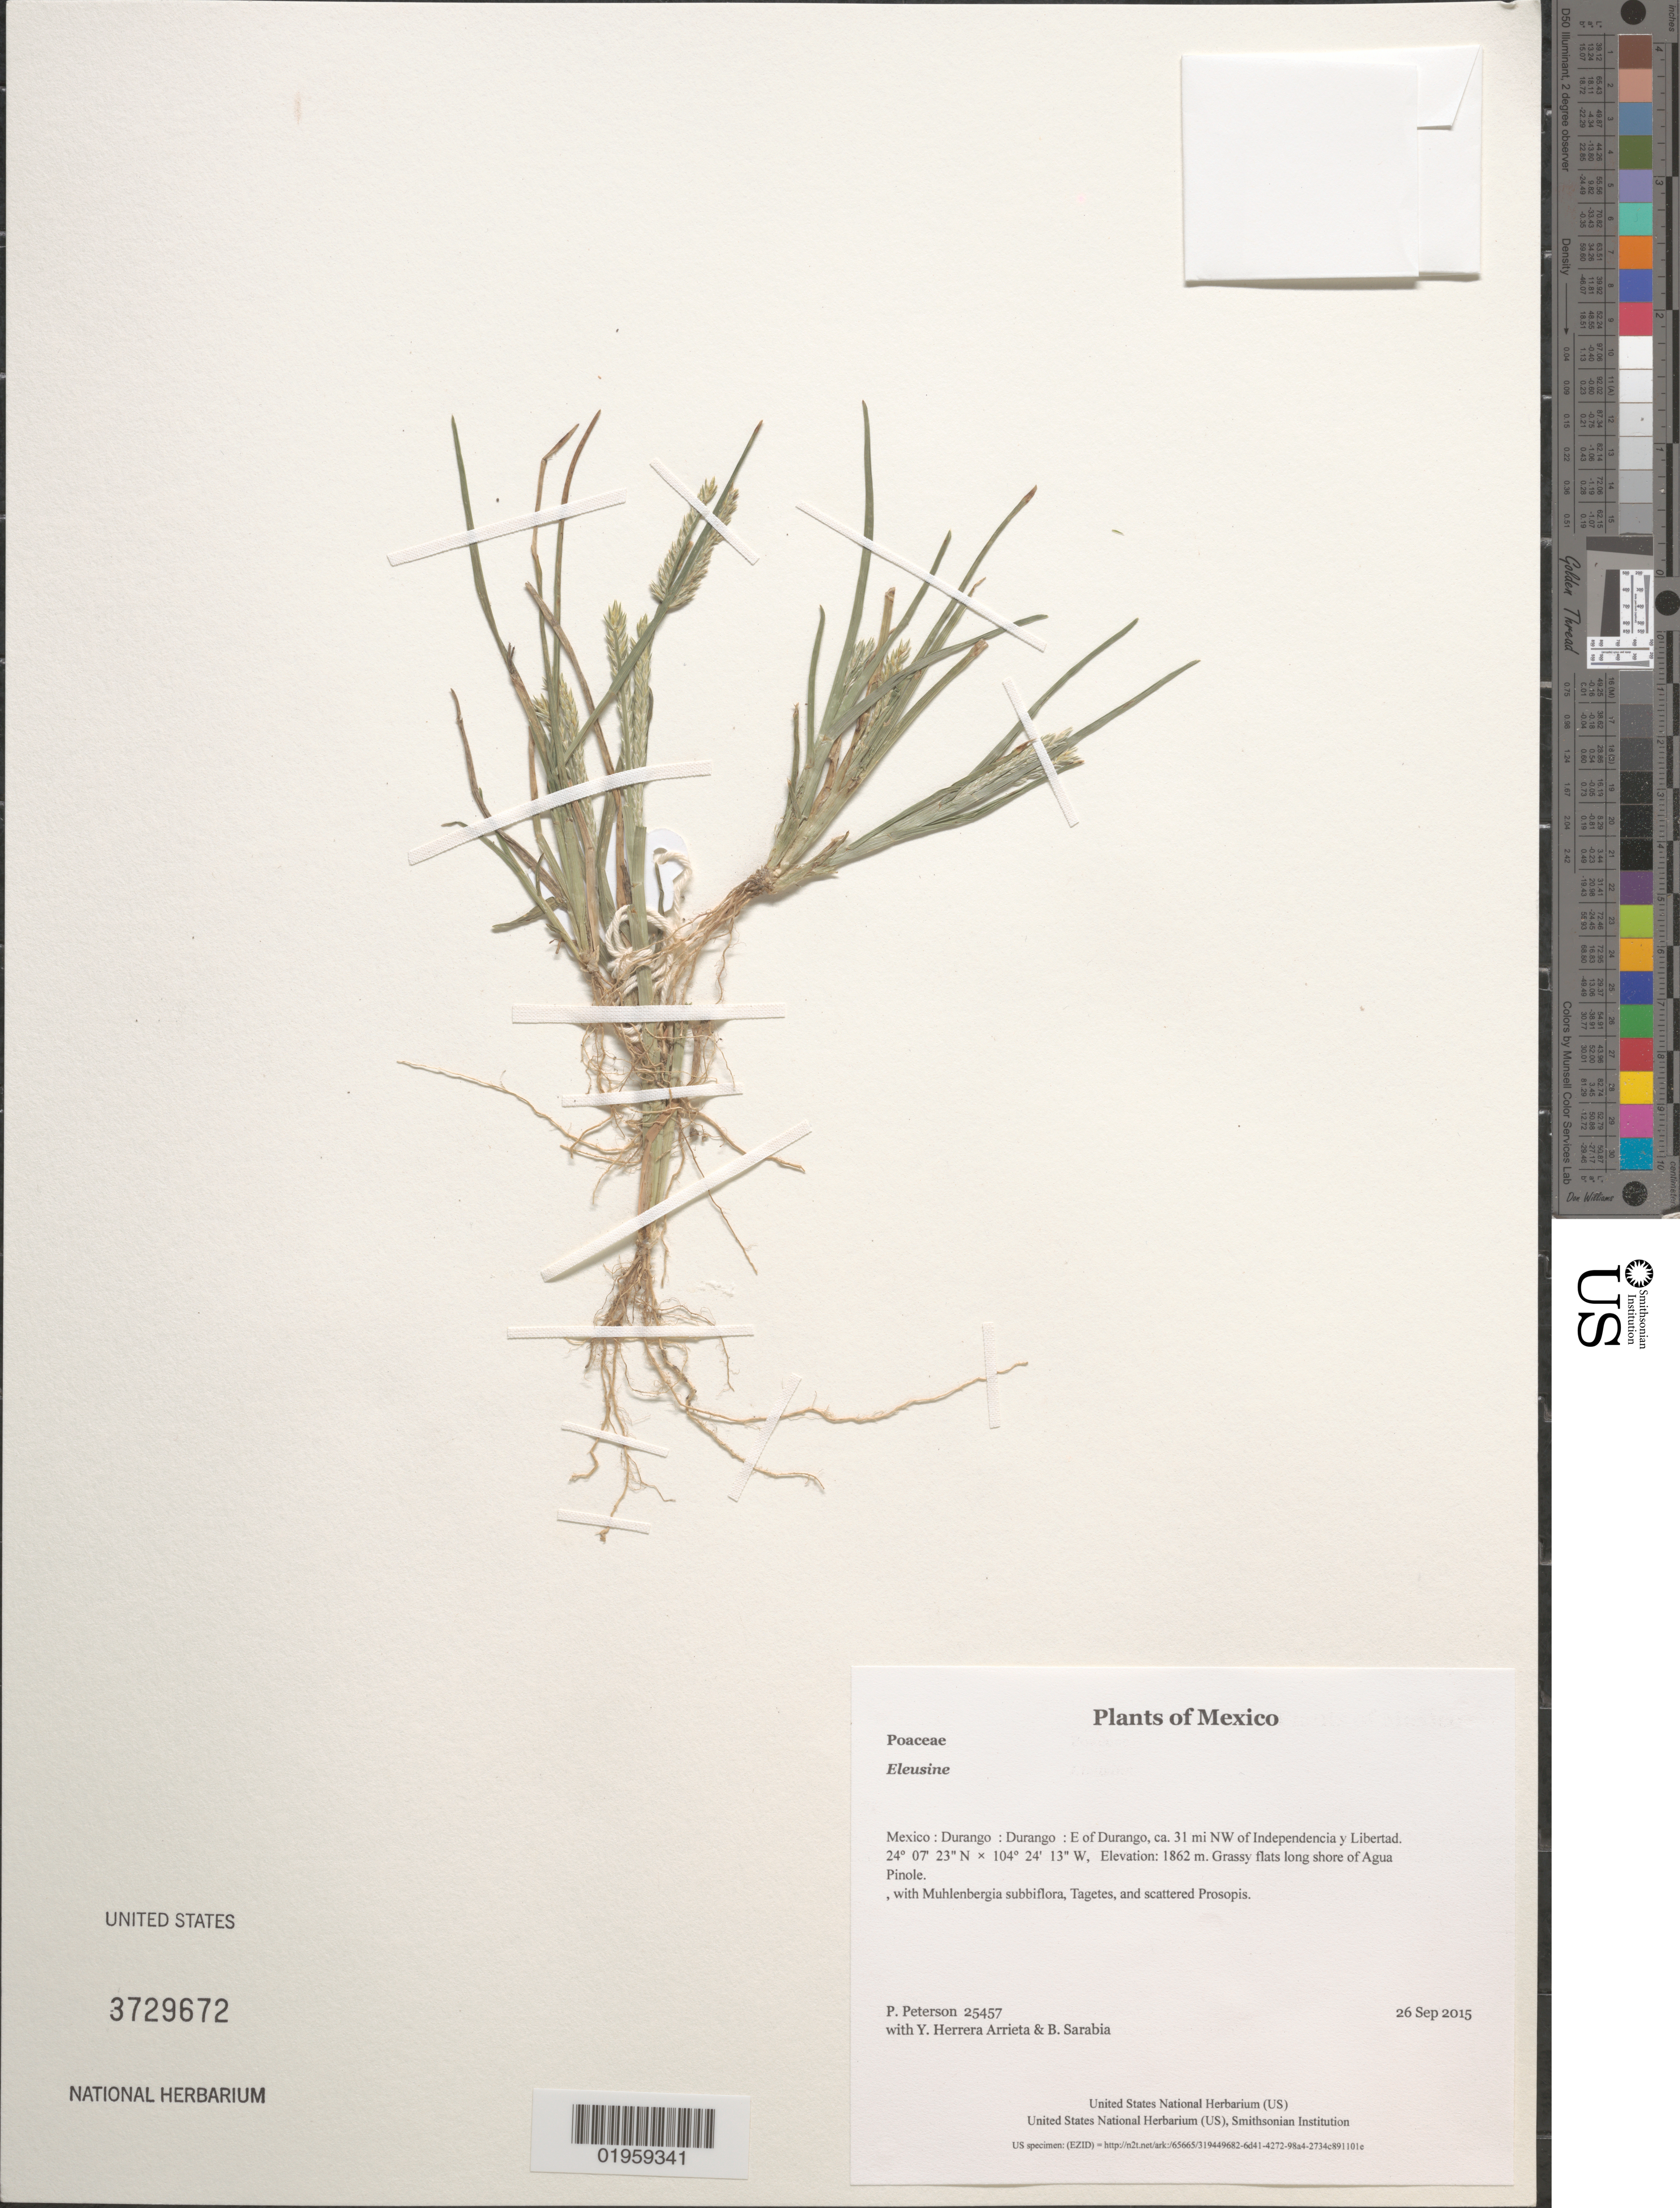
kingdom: Plantae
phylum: Tracheophyta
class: Liliopsida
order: Poales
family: Poaceae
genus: Eleusine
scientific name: Eleusine sp.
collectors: P. M. Peterson, Y. Herrera Arrieta & B. Sarabia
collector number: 25457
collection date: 2015-09-26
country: Mexico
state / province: Durango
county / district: Durango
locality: E of Durango, ca. 31 mi NW of Independencia y Libertad.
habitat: Grassy flats long shore of Agua Pinole.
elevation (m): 1862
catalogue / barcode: US 3729672